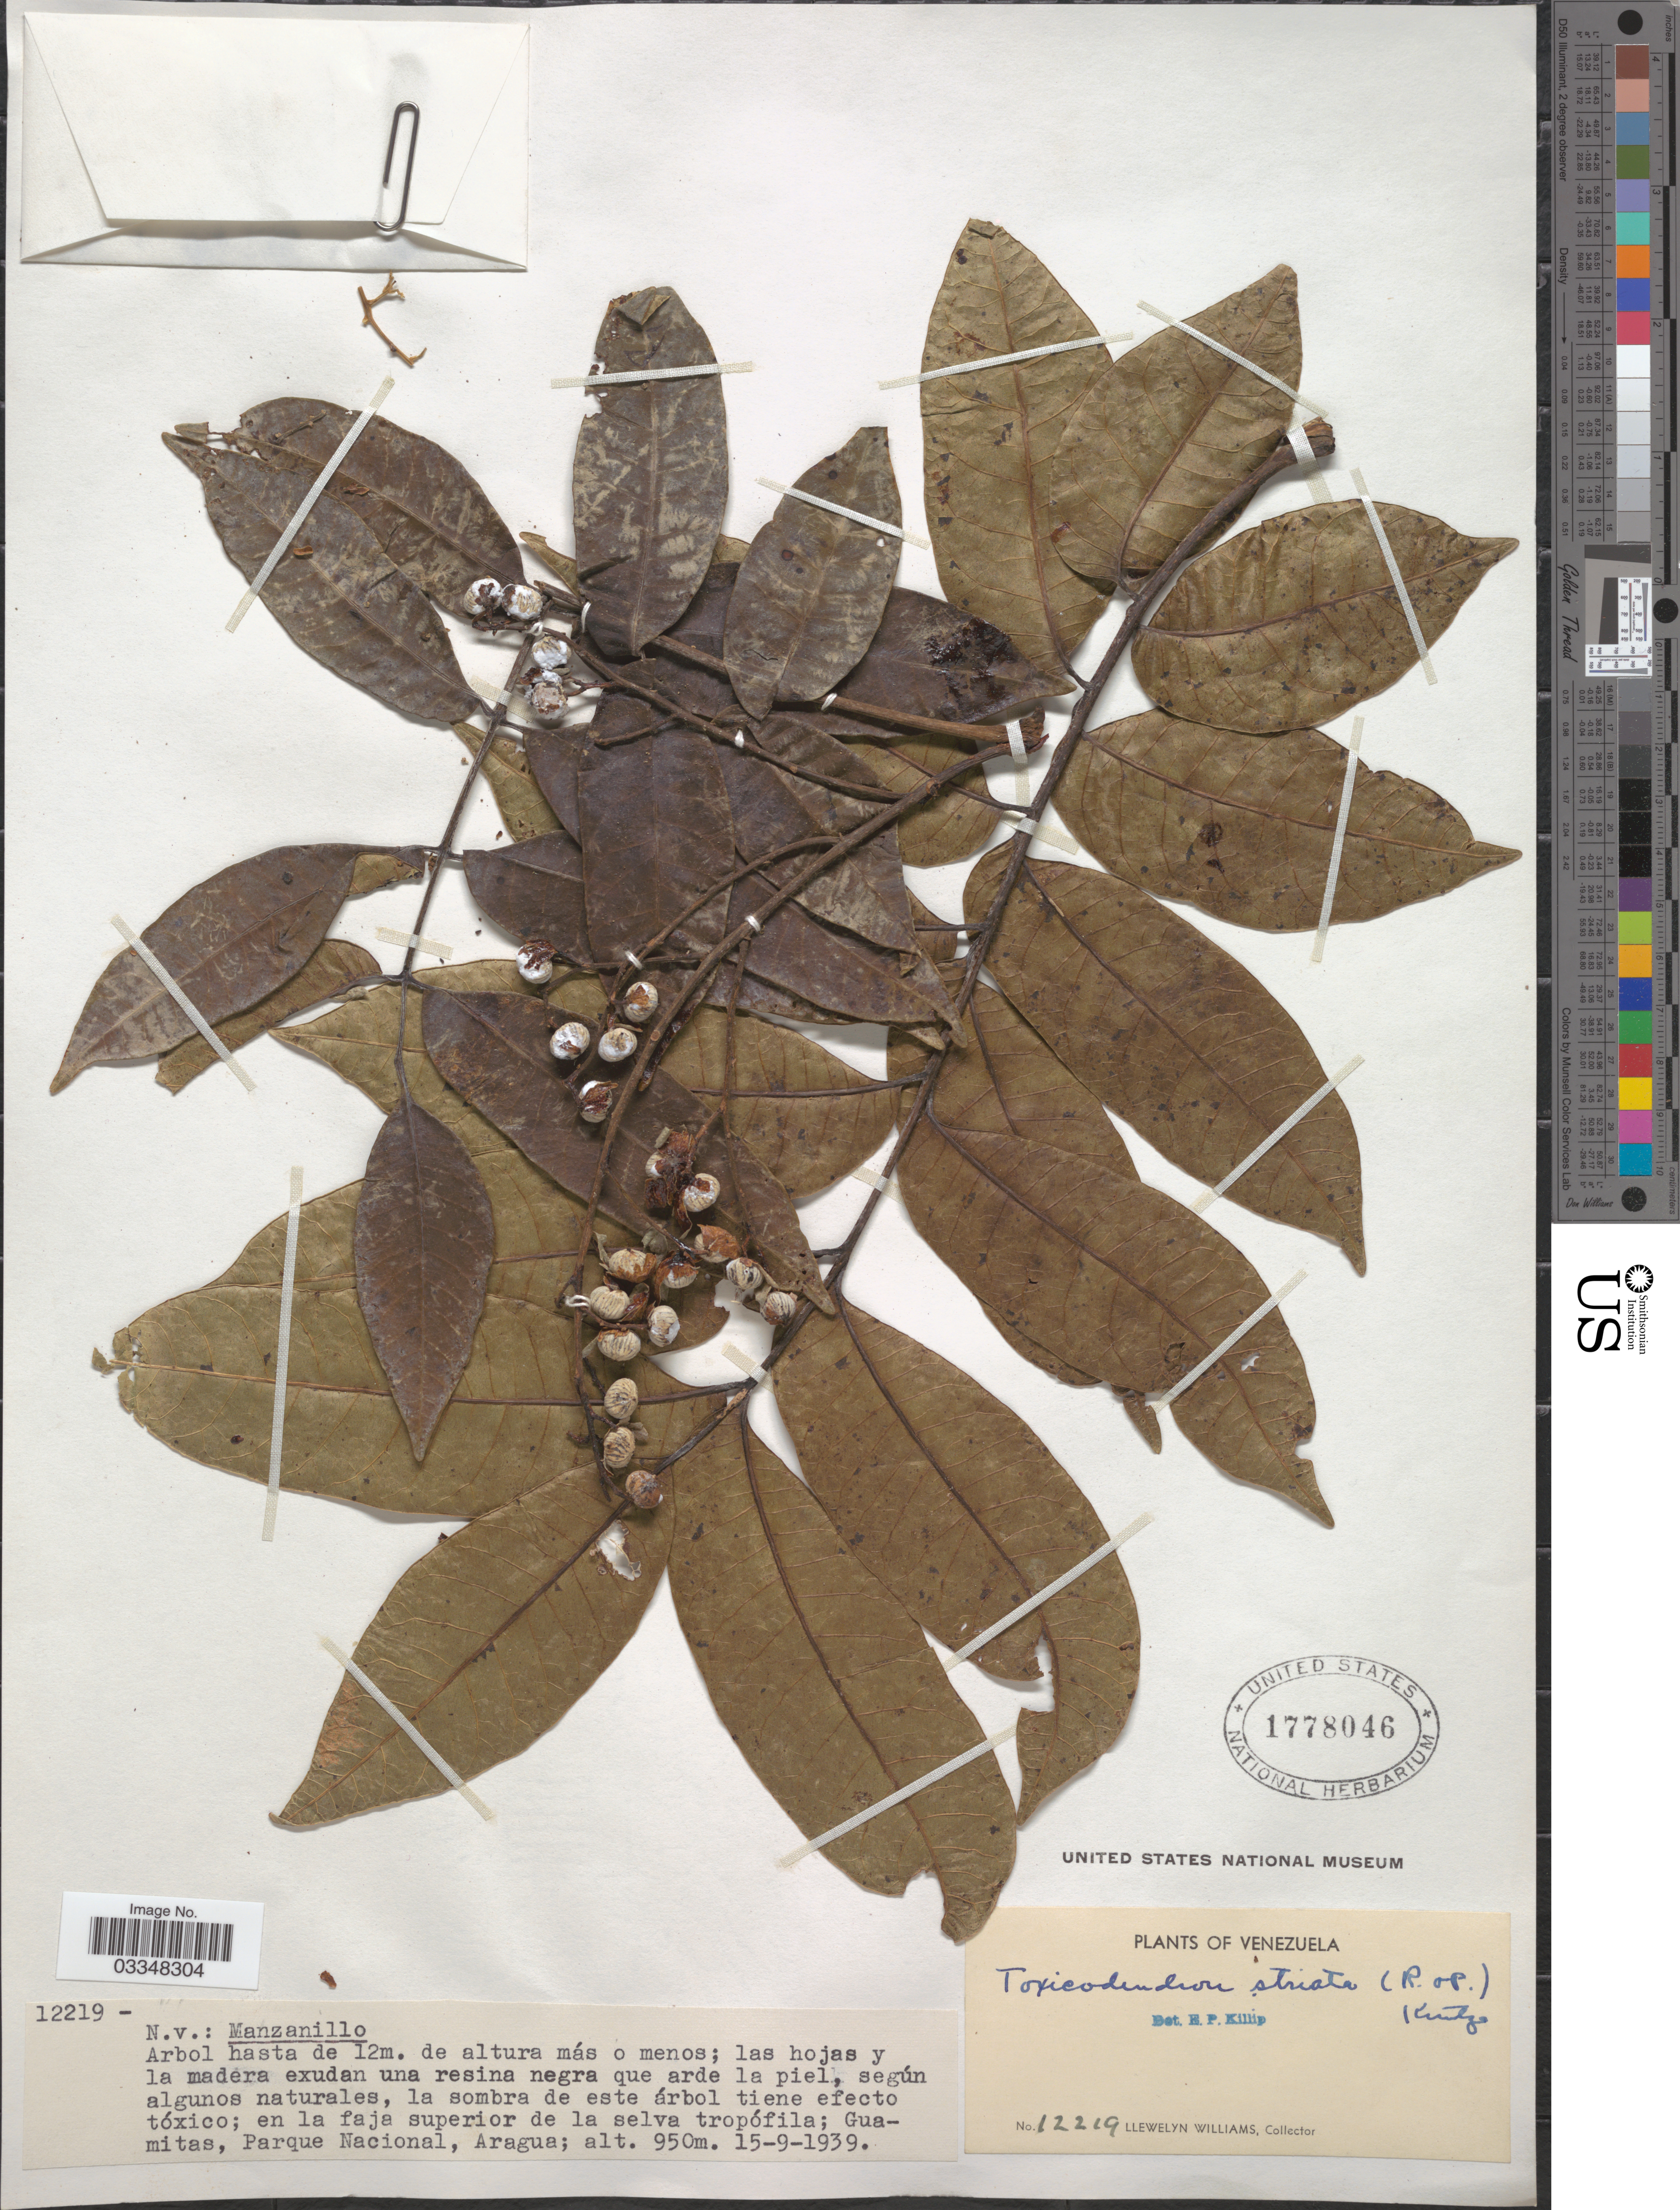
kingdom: Plantae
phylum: Tracheophyta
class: Magnoliopsida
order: Sapindales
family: Anacardiaceae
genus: Toxicodendron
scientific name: Toxicodendron striatum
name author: (Ruiz & Pav.) Kuntze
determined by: Mitchell, John D.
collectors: Ll. Williams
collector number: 12219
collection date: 1939-09-15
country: Venezuela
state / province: Aragua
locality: Guamitas, Parque Nacional.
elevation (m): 950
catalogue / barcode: US 1778046